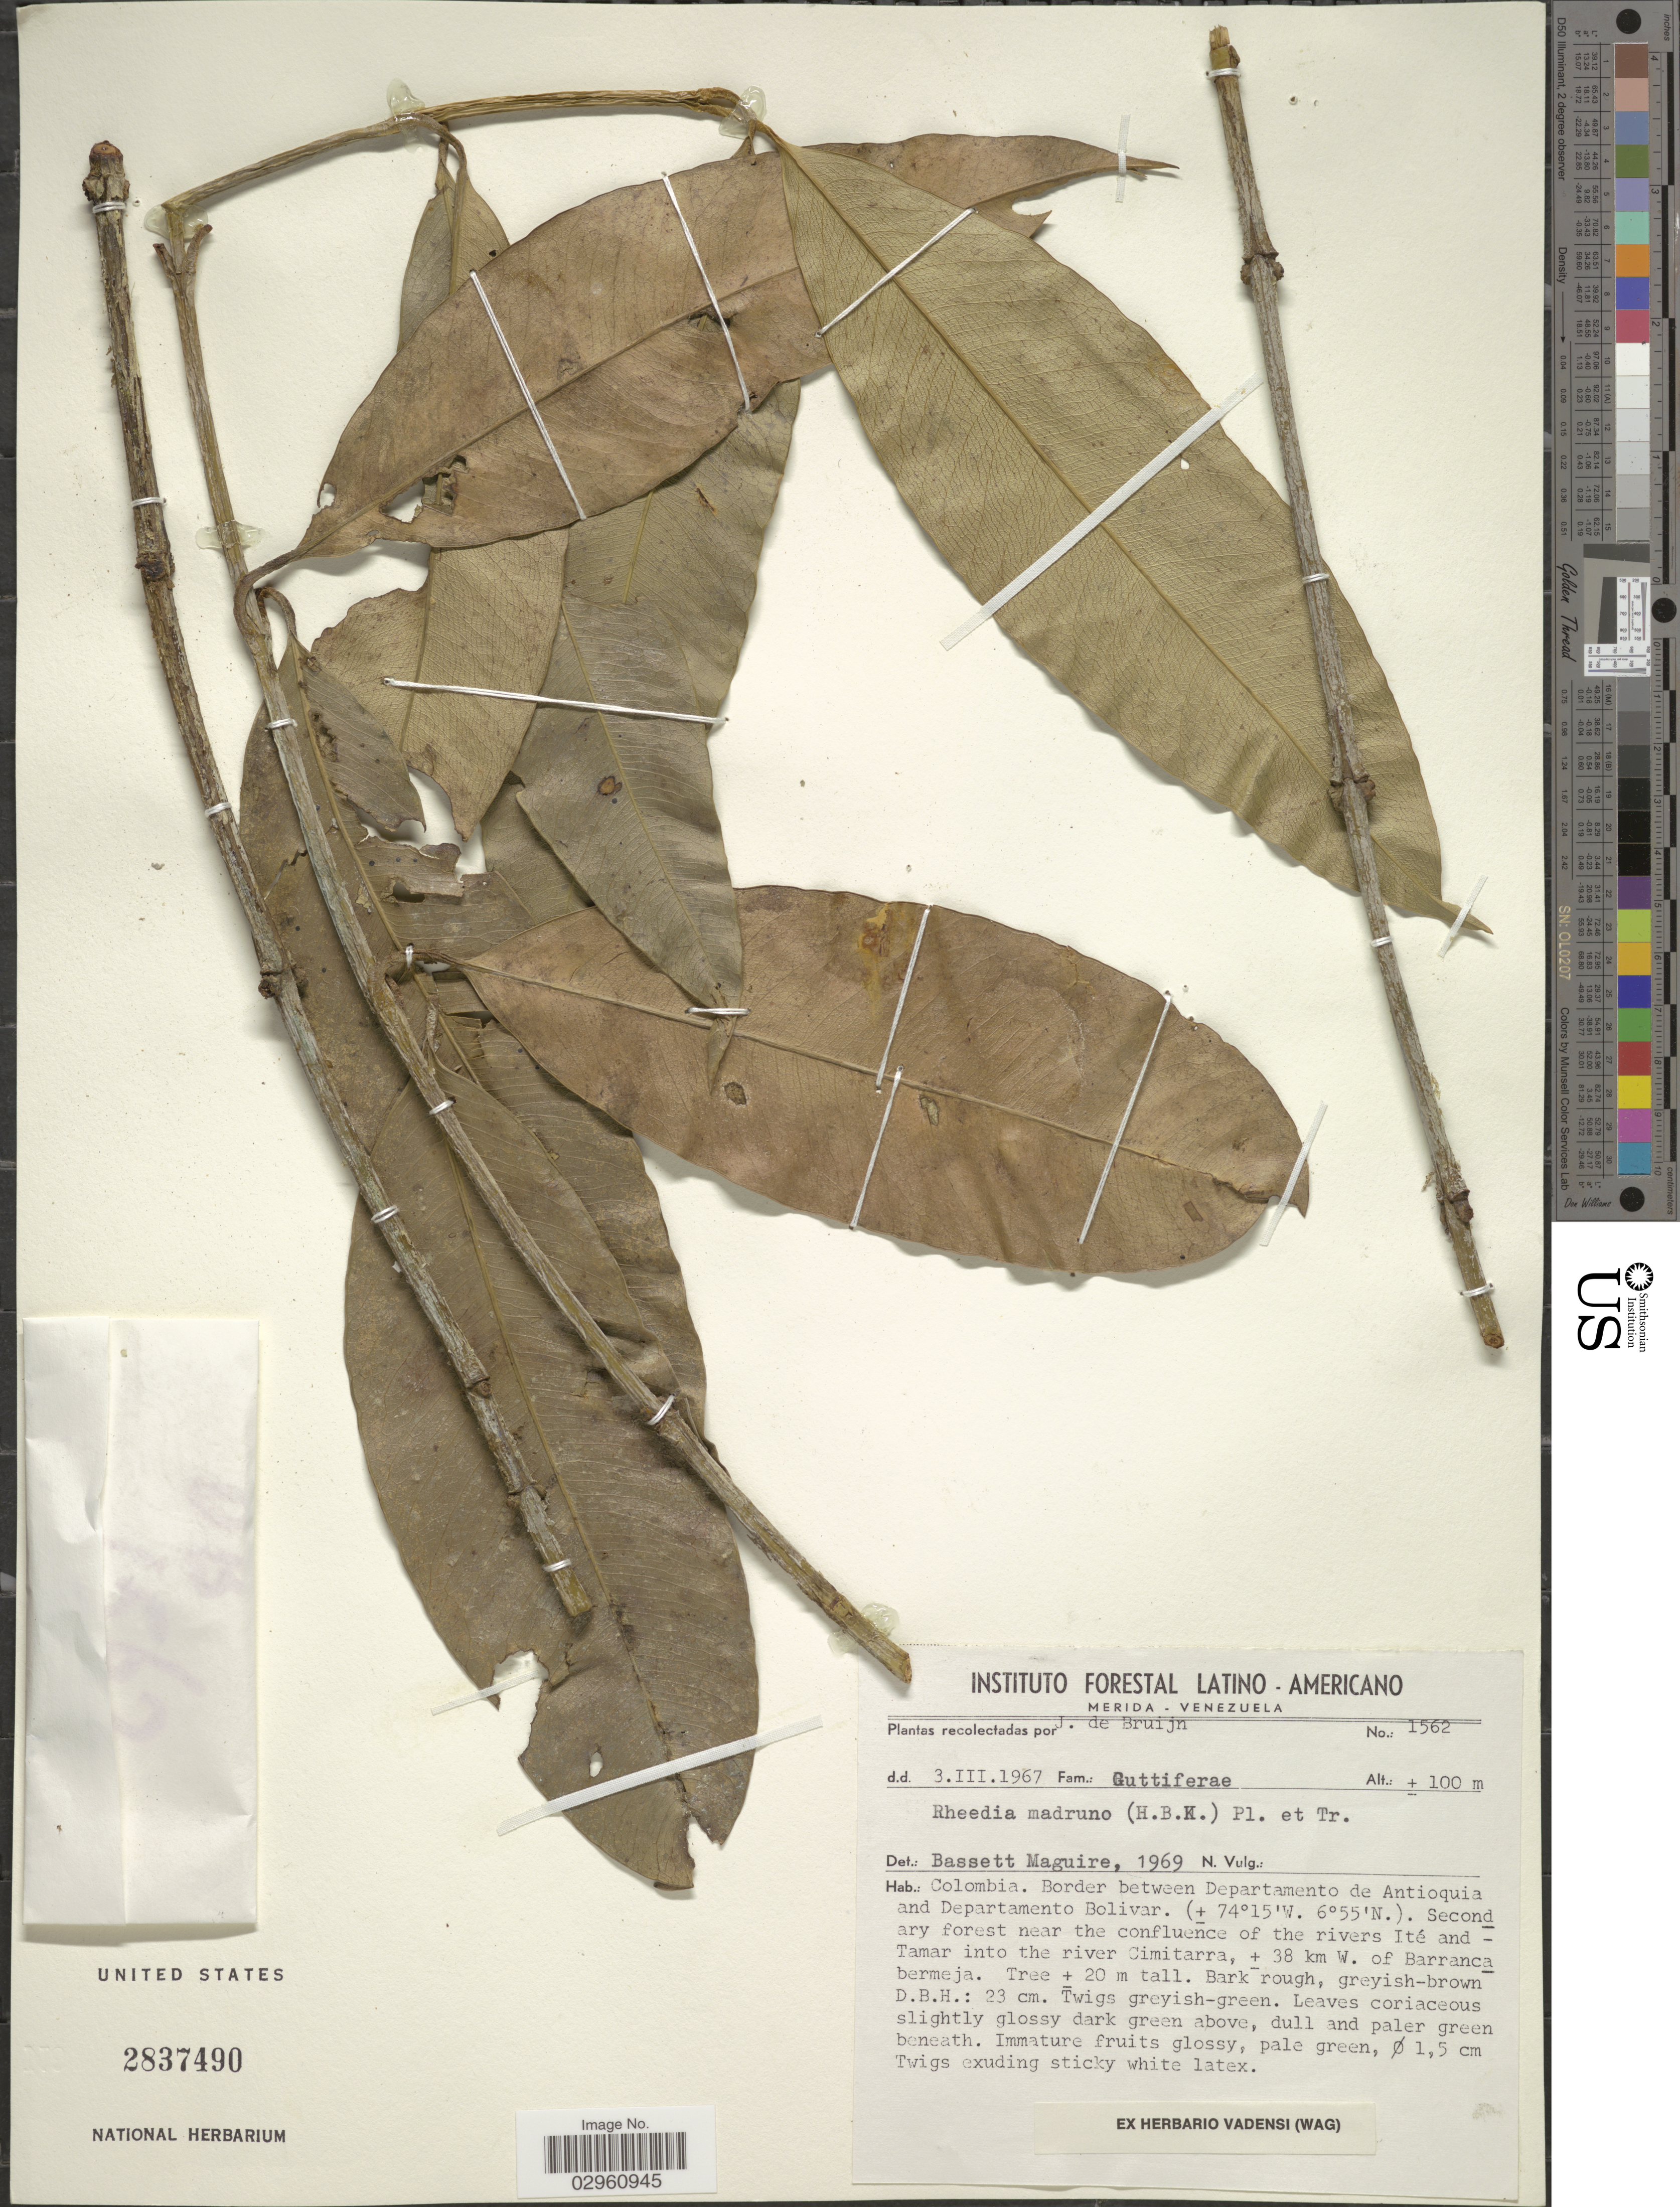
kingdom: Plantae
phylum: Tracheophyta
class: Magnoliopsida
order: Malpighiales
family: Clusiaceae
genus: Garcinia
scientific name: Garcinia madruno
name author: (Kunth) Hammel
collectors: J. Bruijn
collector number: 1562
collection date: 1967-03-03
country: Colombia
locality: Border between Departamento de Antioquia and Departamento Bolivar. Secondary forest near the confluence of the rivers Ité and Tamar into the river Cimitarra, ± 38 km W. of Barranca bermeja.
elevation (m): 100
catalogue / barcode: US 2837490